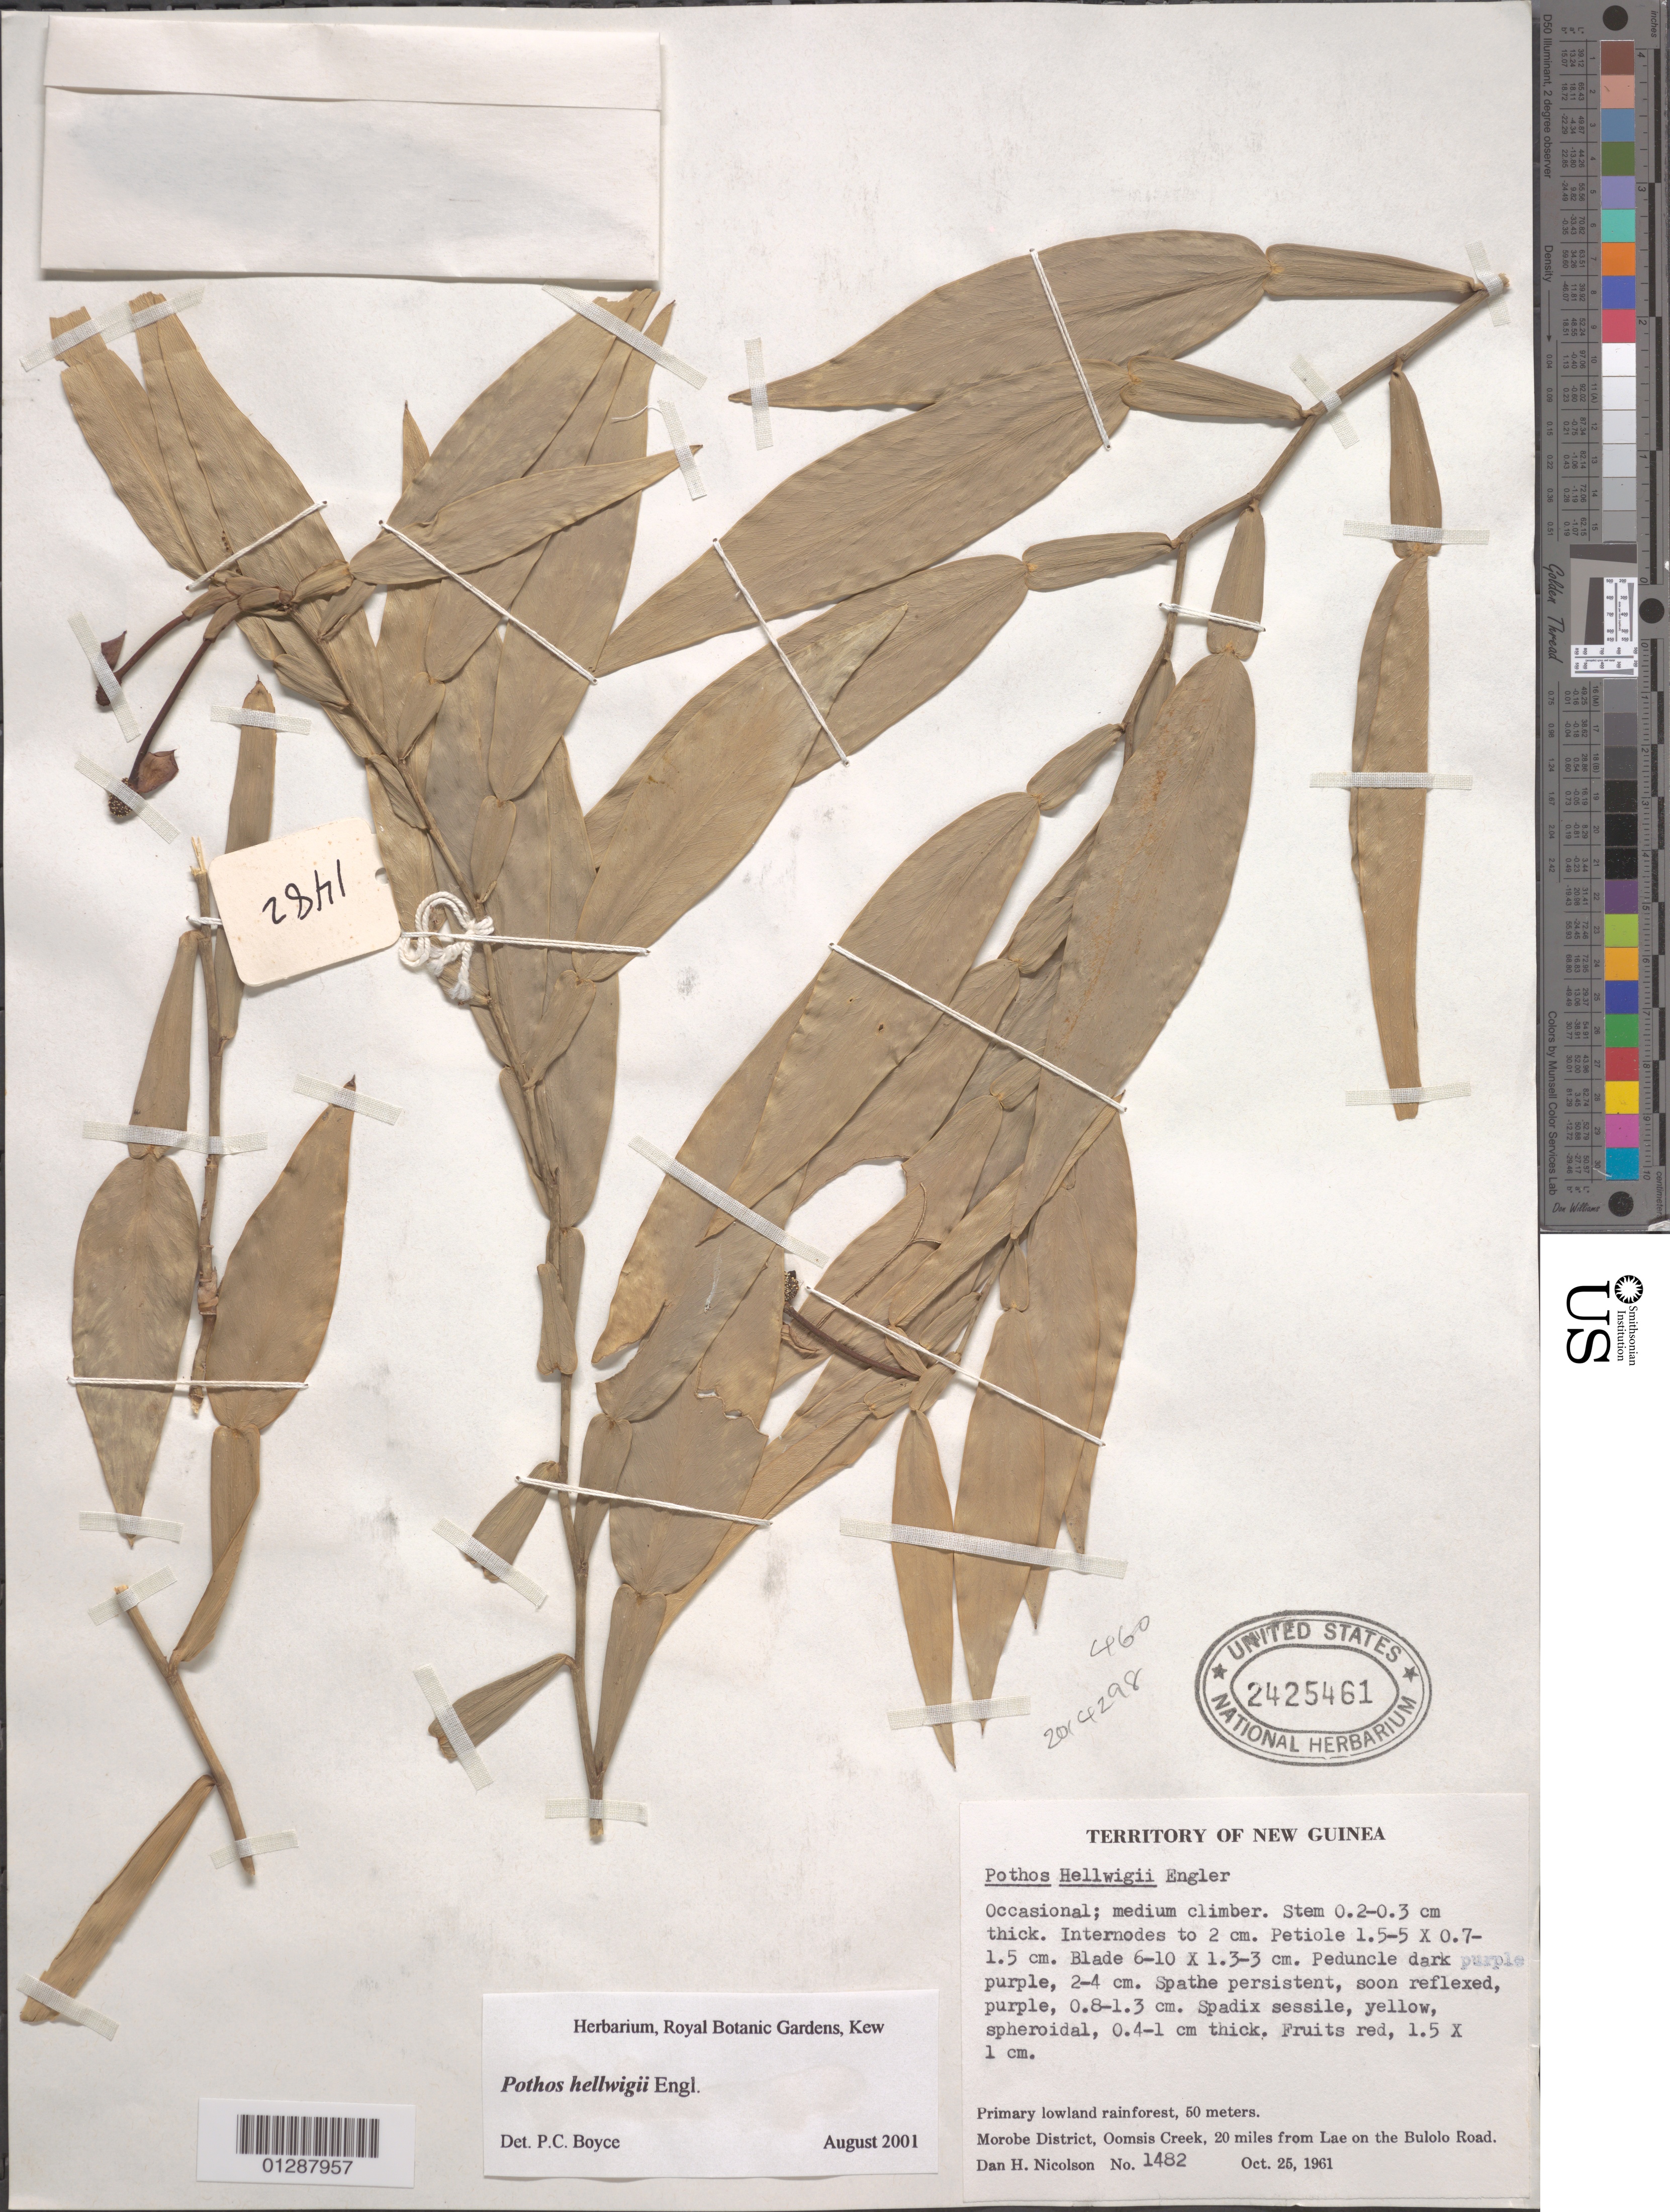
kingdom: Plantae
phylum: Tracheophyta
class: Liliopsida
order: Alismatales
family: Araceae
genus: Pothos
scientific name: Pothos hellwigii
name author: Engl.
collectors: D. H. Nicolson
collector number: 1482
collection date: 1961-10-25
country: Papua New Guinea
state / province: Morobe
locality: Territory of New Guinea. Morobe District, Oomsis Creek, 20 miles from Lae on the Bulolo Road.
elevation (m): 50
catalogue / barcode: US 2425461